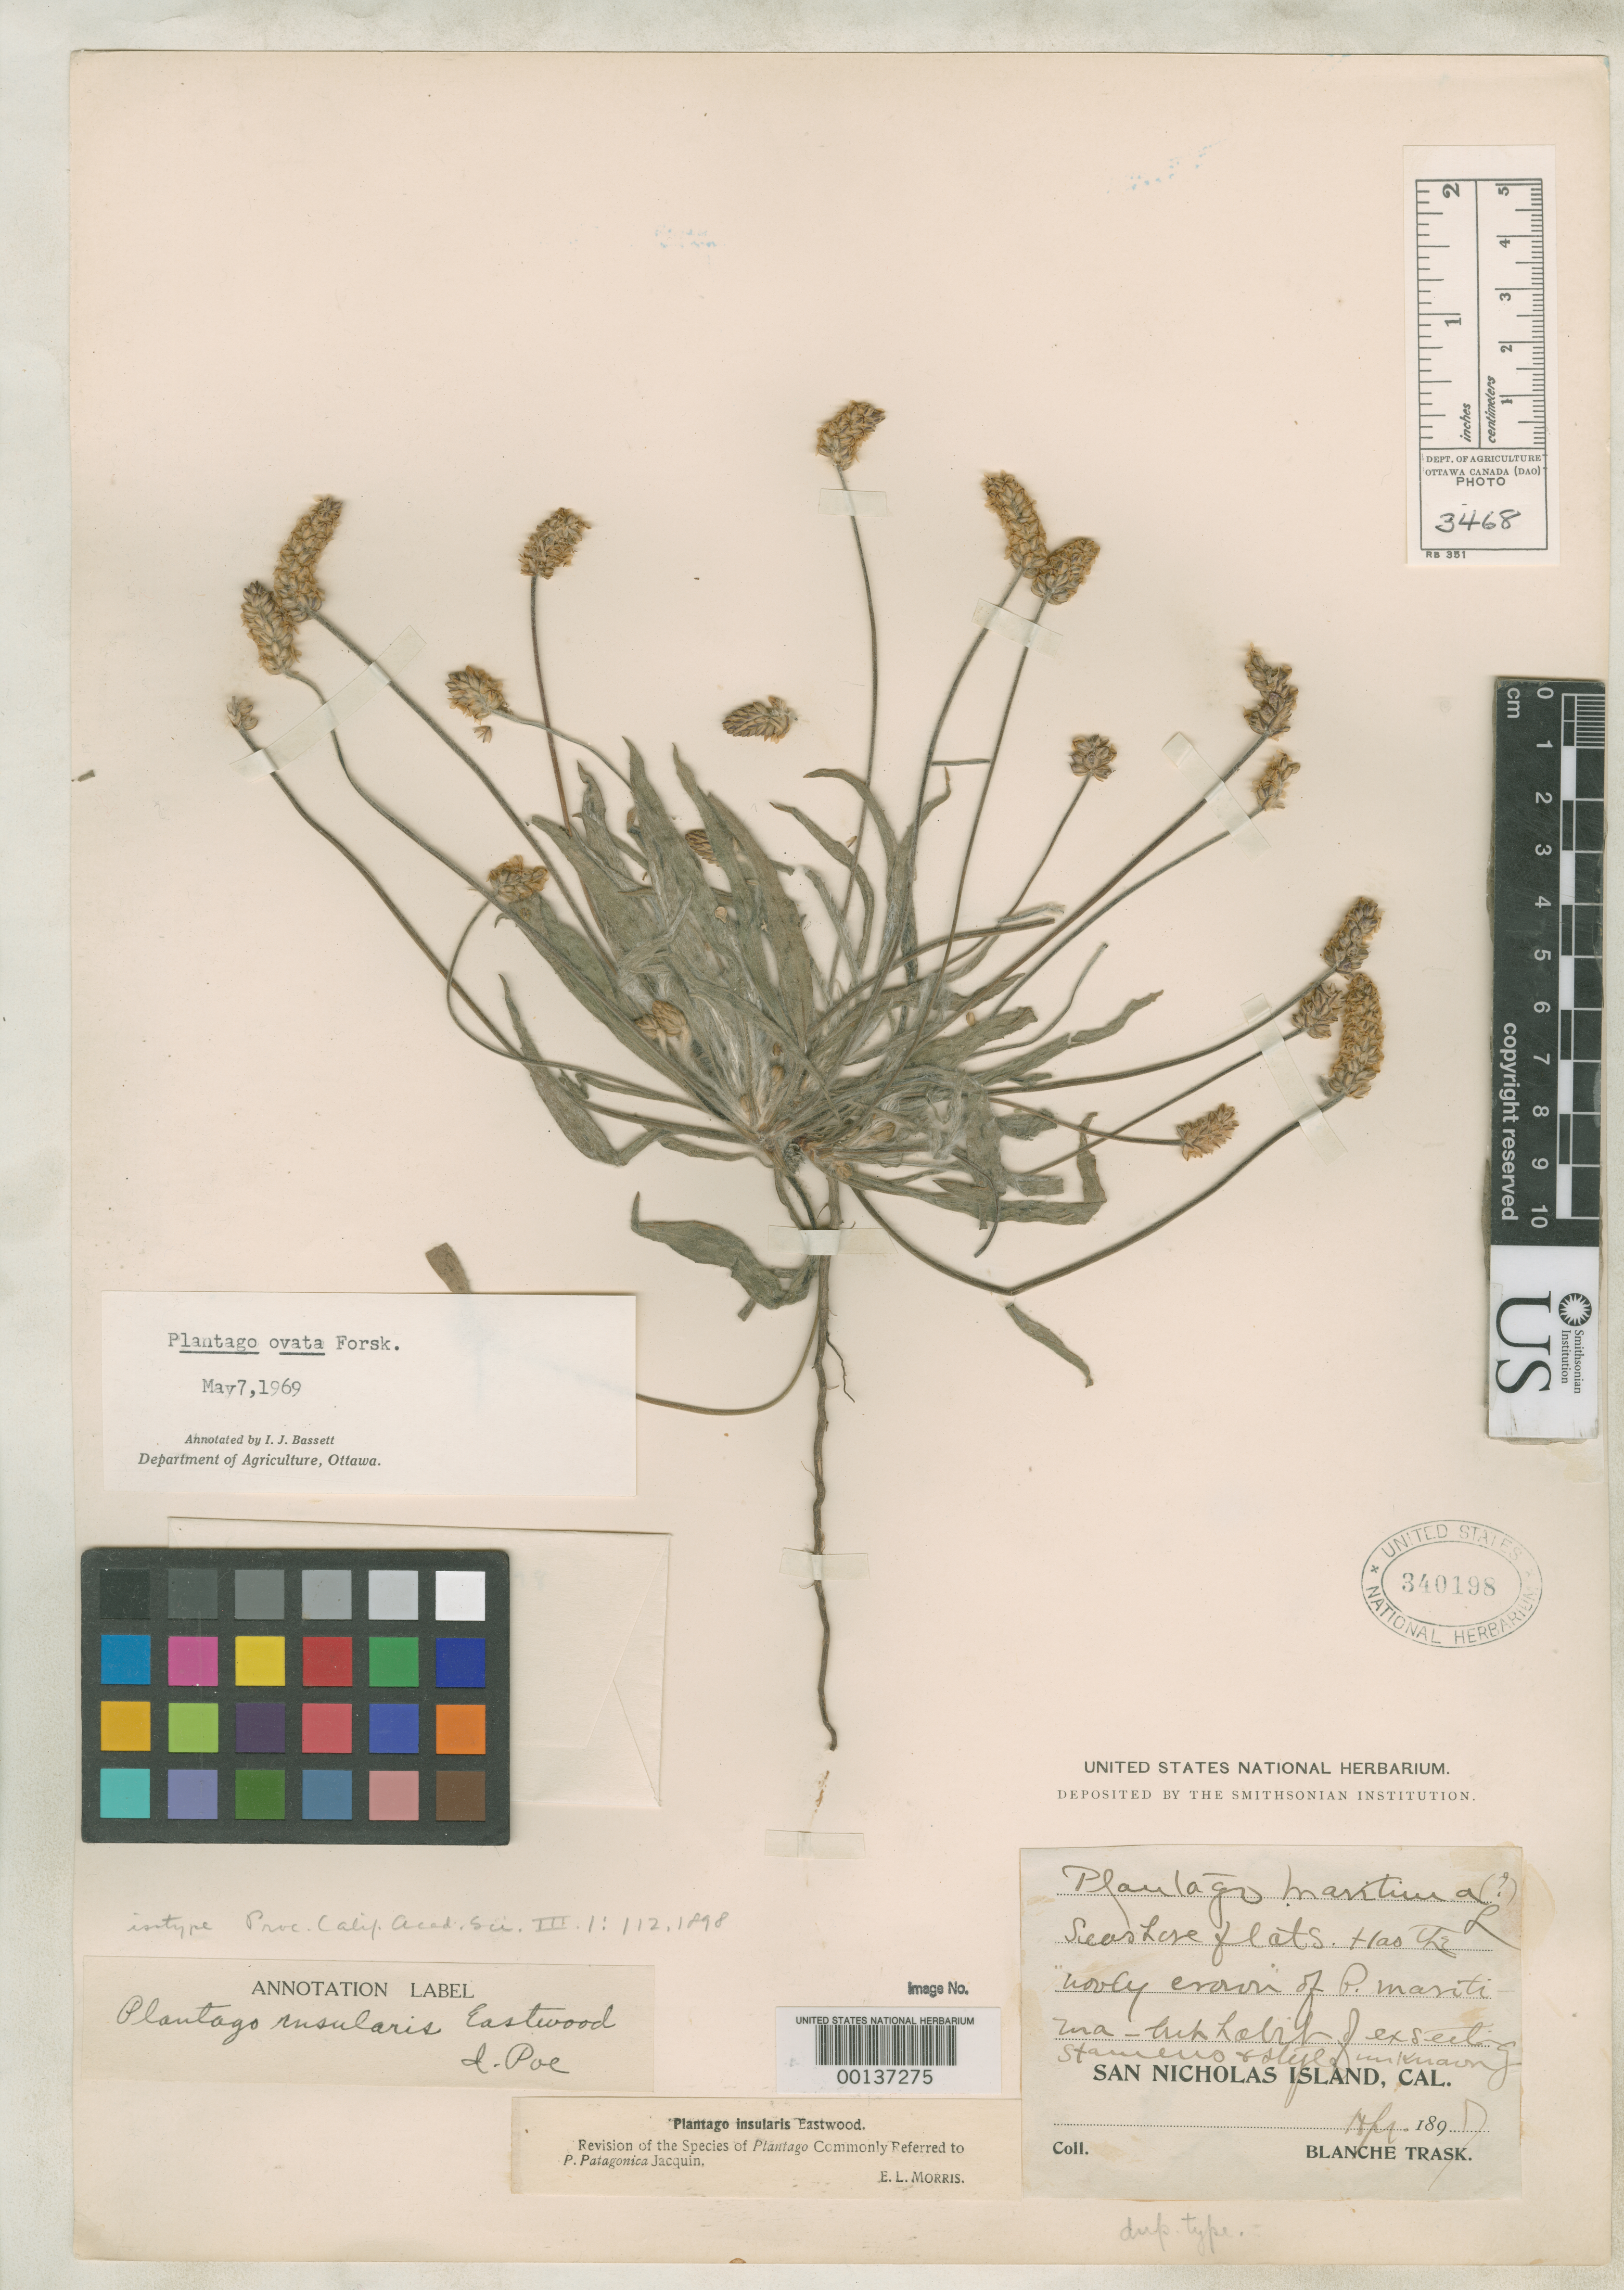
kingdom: Plantae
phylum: Tracheophyta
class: Magnoliopsida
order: Lamiales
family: Plantaginaceae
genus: Plantago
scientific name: Plantago insularis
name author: Eastw.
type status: Isotype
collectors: B. Trask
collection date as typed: Apr 1897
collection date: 1897-04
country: United States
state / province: California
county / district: Ventura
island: San Nicolas Island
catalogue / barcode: US 340198